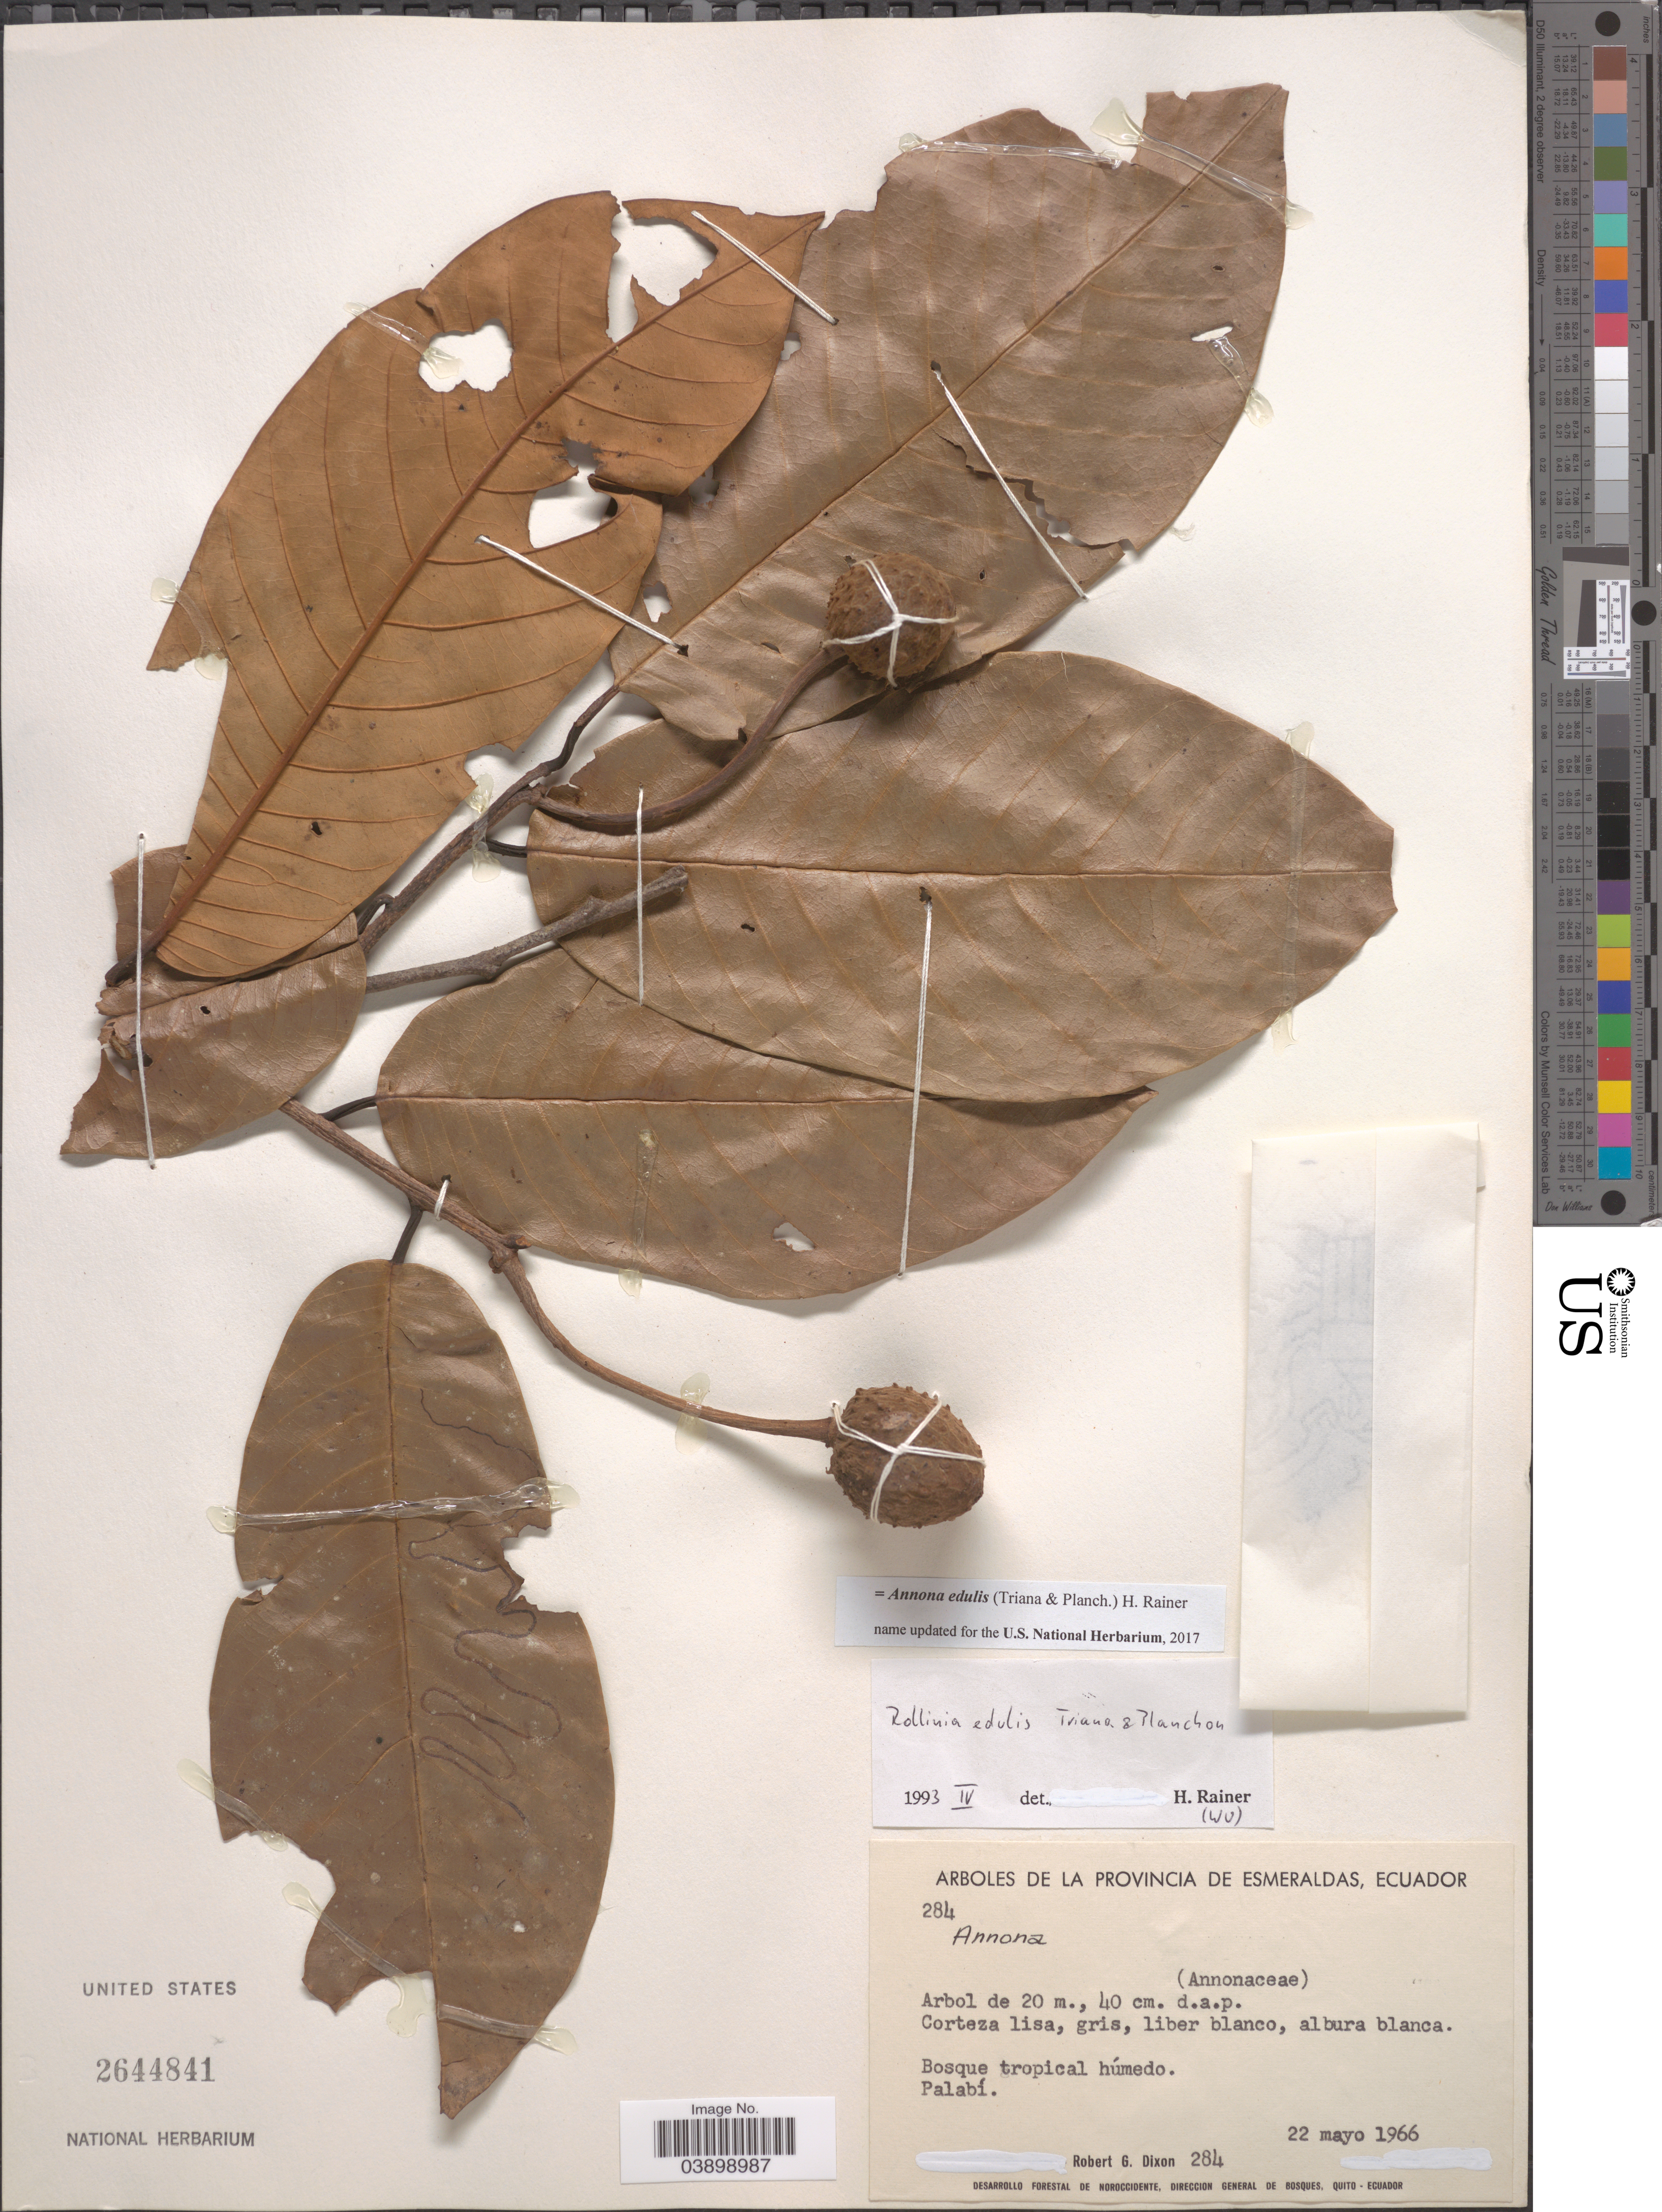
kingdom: Plantae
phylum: Tracheophyta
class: Magnoliopsida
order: Magnoliales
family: Annonaceae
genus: Annona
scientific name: Annona edulis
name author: (Triana & Planch.) H. Rainer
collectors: R. G. Dixon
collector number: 284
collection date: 1966-05-22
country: Ecuador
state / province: Esmeraldas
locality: Bosque tropical húmedo. Palabí.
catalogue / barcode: US 2644841